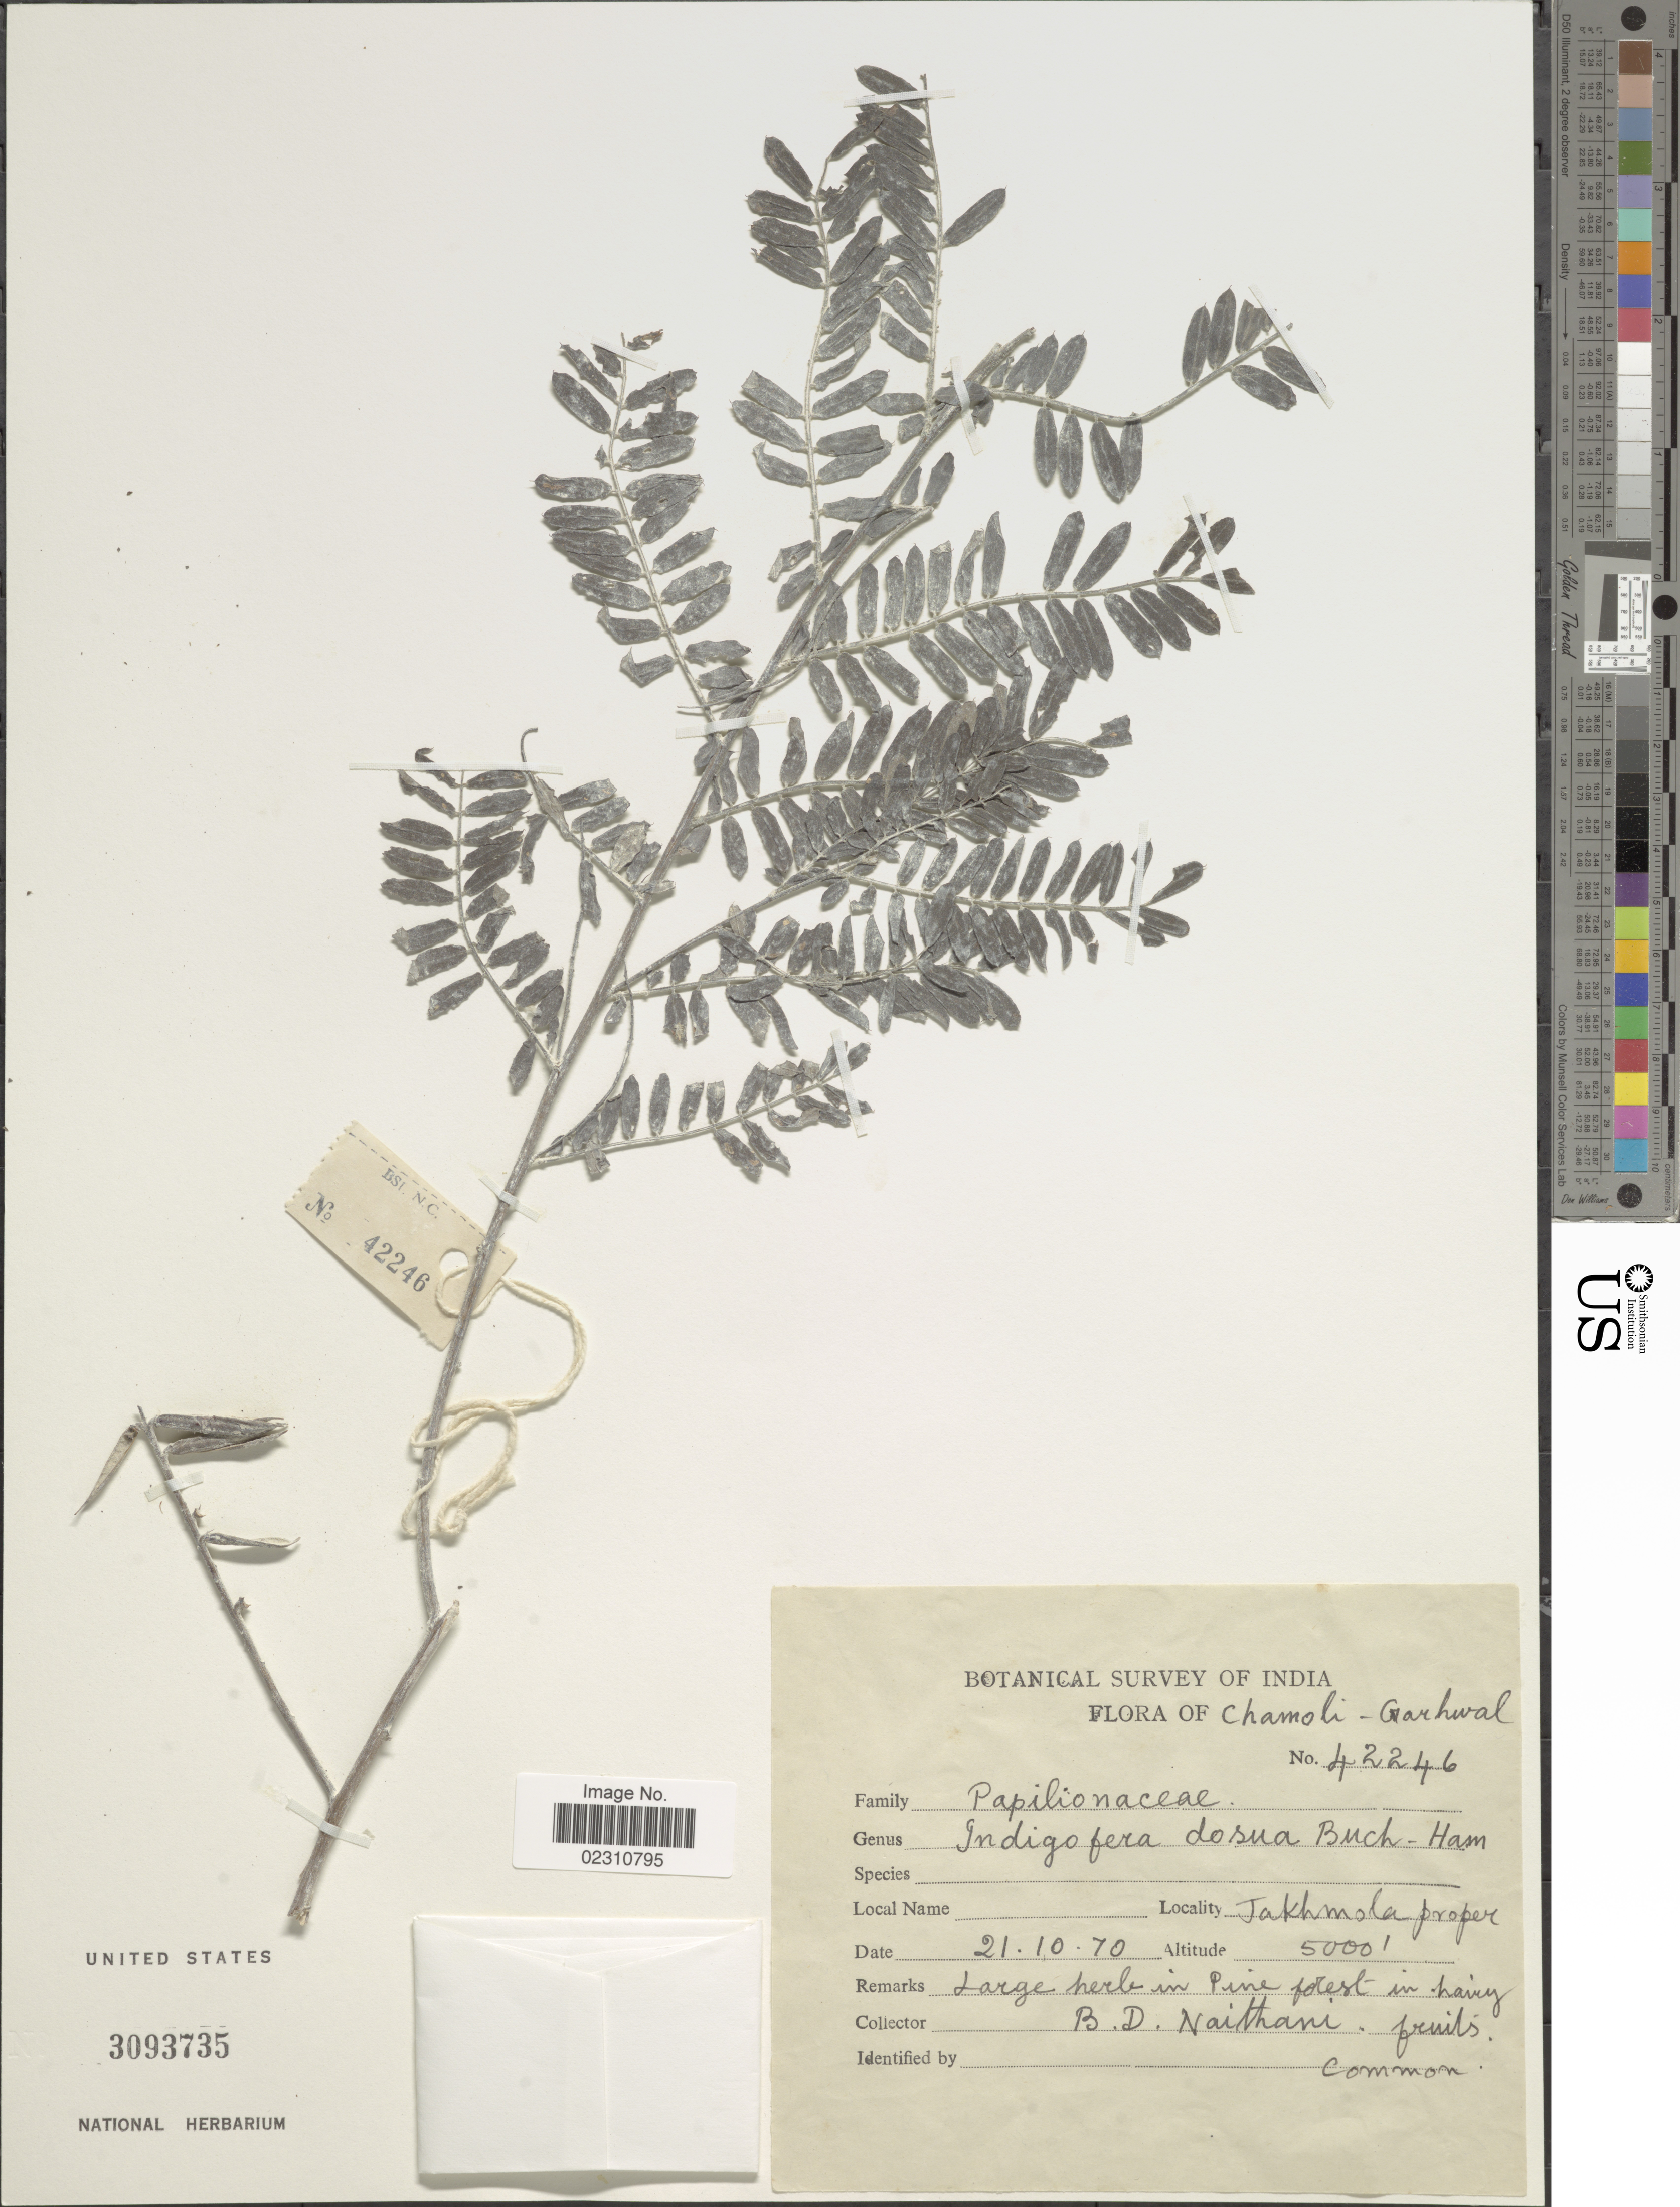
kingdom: Plantae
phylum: Tracheophyta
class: Magnoliopsida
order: Fabales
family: Fabaceae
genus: Indigofera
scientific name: Indigofera dosua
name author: Buch.-Ham. ex D. Don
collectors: B. Naithani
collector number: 42246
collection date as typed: Transcribed d/m/y: 21/10/70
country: India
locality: Chamoli - Garhwal, Jakhmola proper.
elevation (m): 1524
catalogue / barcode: US 3093735